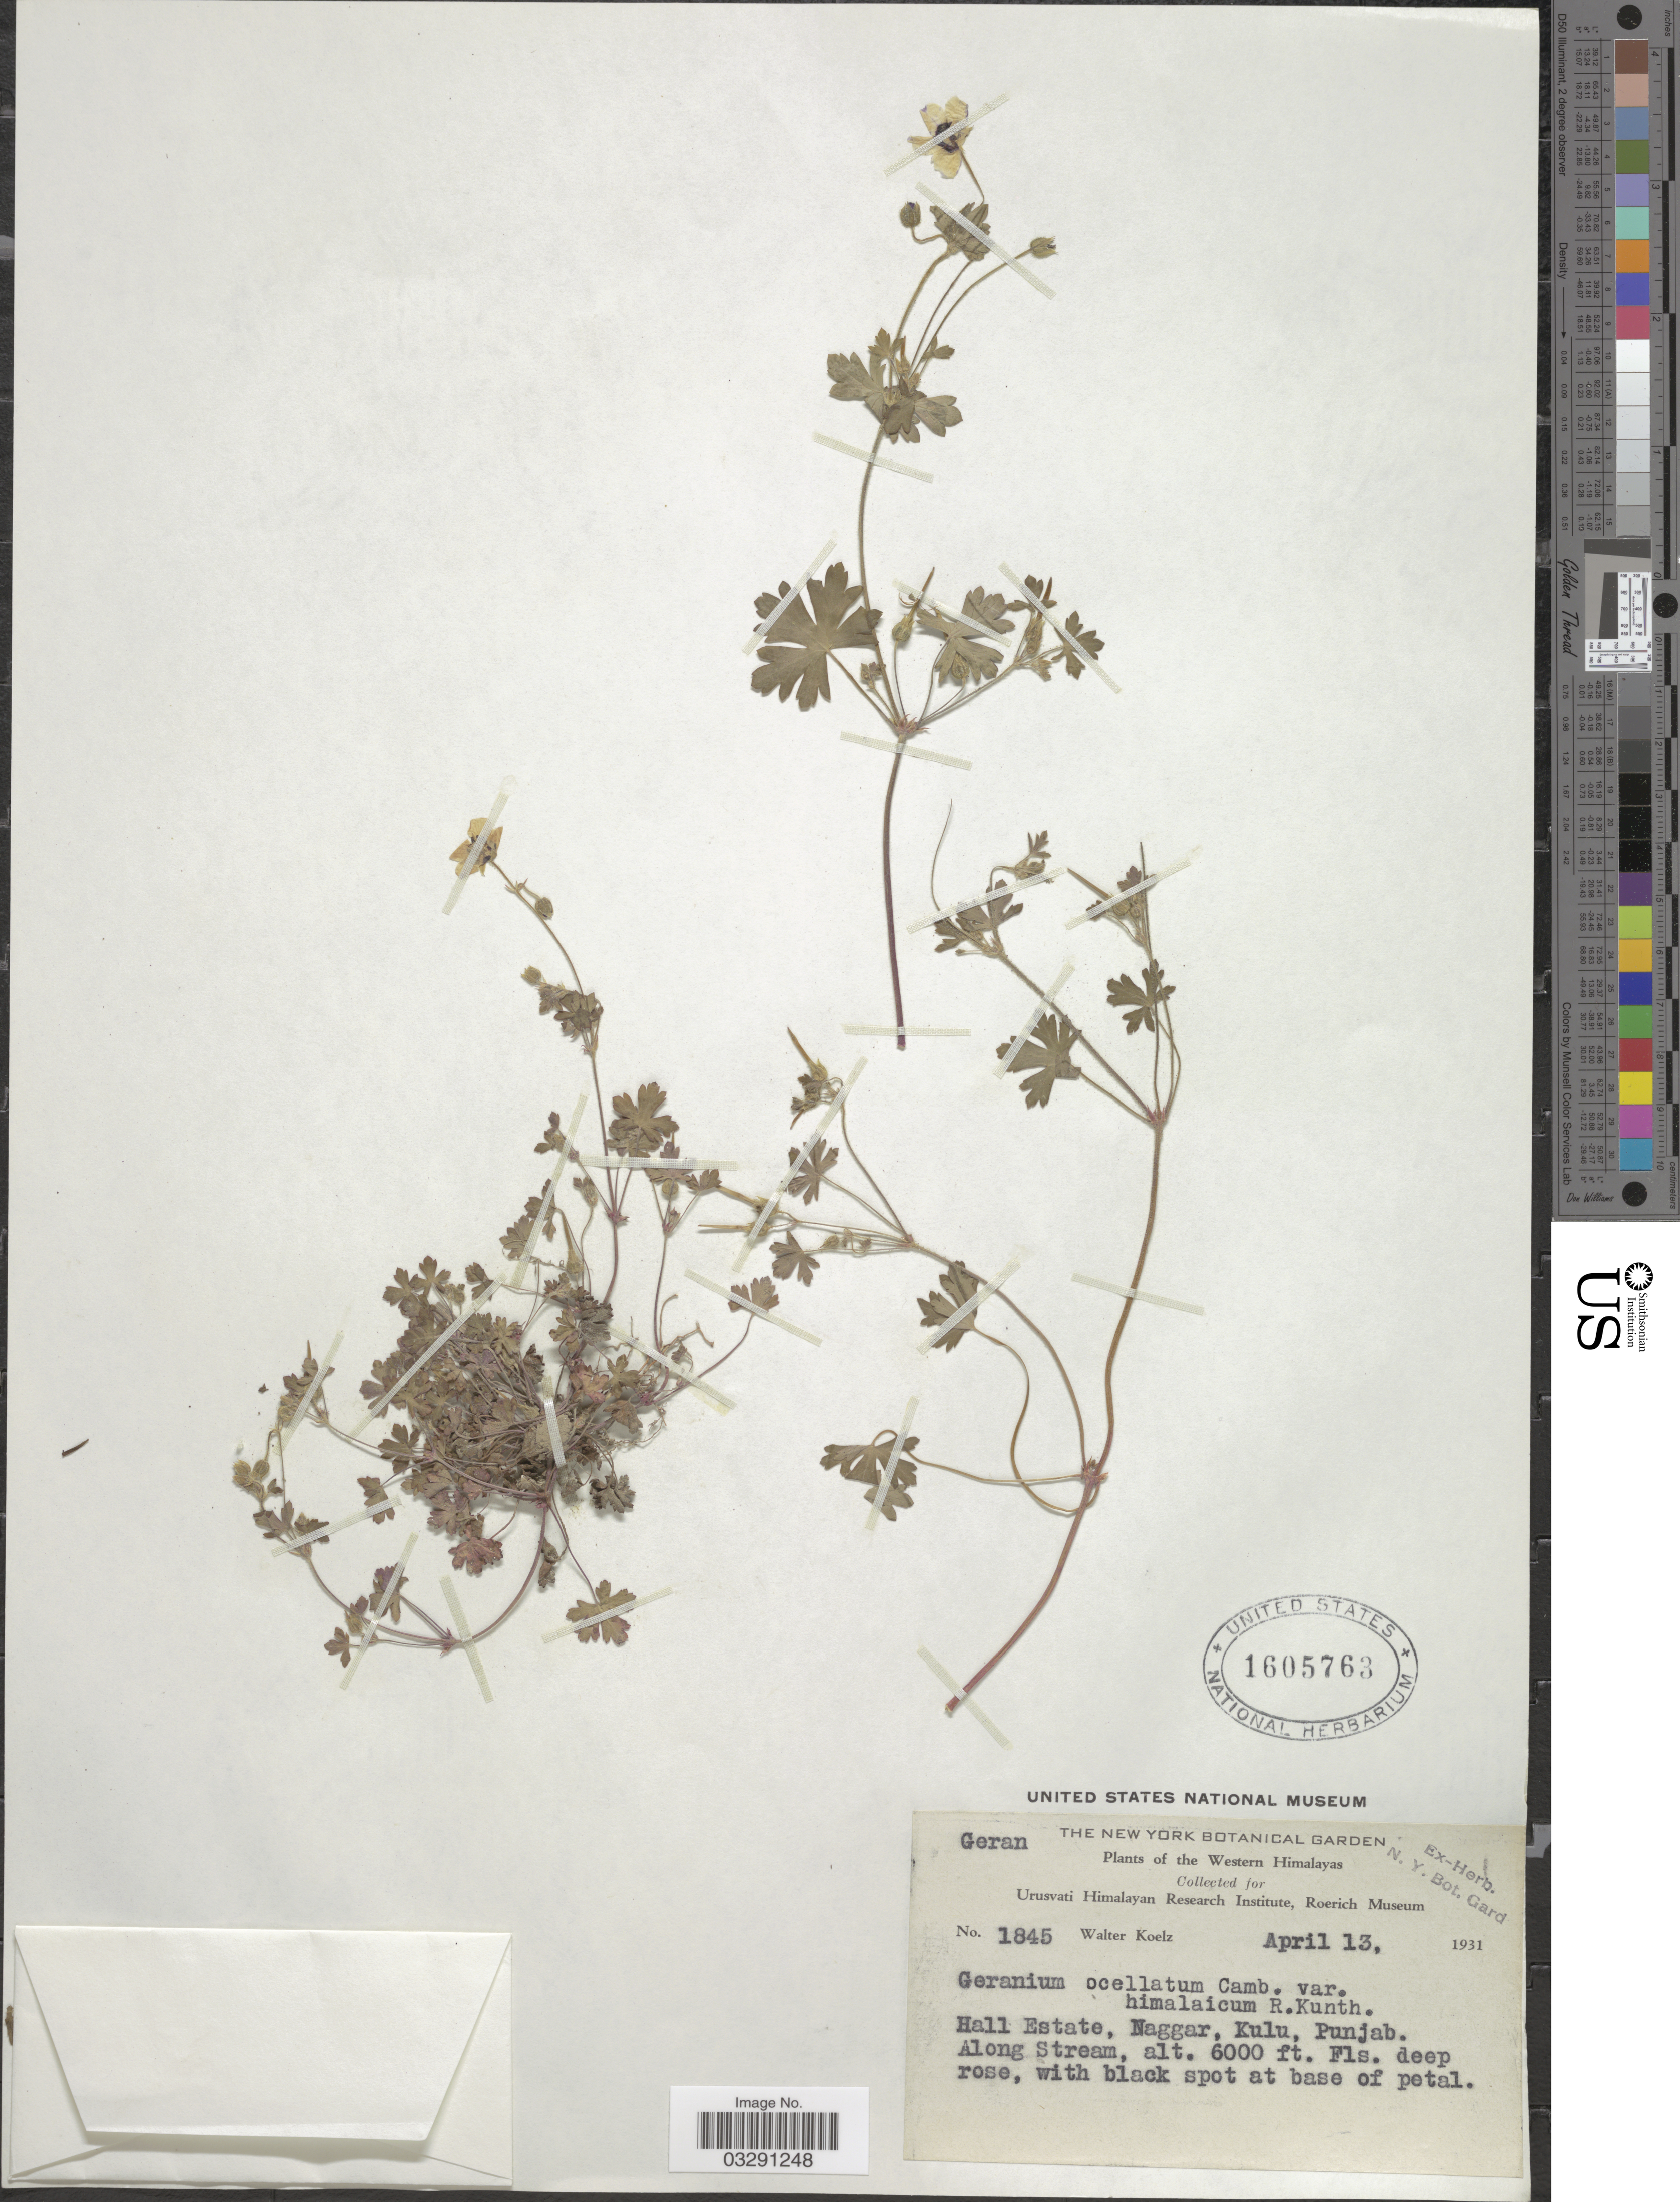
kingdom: Plantae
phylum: Tracheophyta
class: Magnoliopsida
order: Geraniales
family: Geraniaceae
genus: Geranium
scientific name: Geranium ocellatum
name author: Cambess.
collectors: W. N. Koelz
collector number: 1845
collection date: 1931-04-13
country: India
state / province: Punjab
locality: Western Himalayas, Hall Estate, Naggar, Kulu.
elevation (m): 1829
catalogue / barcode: US 1605763